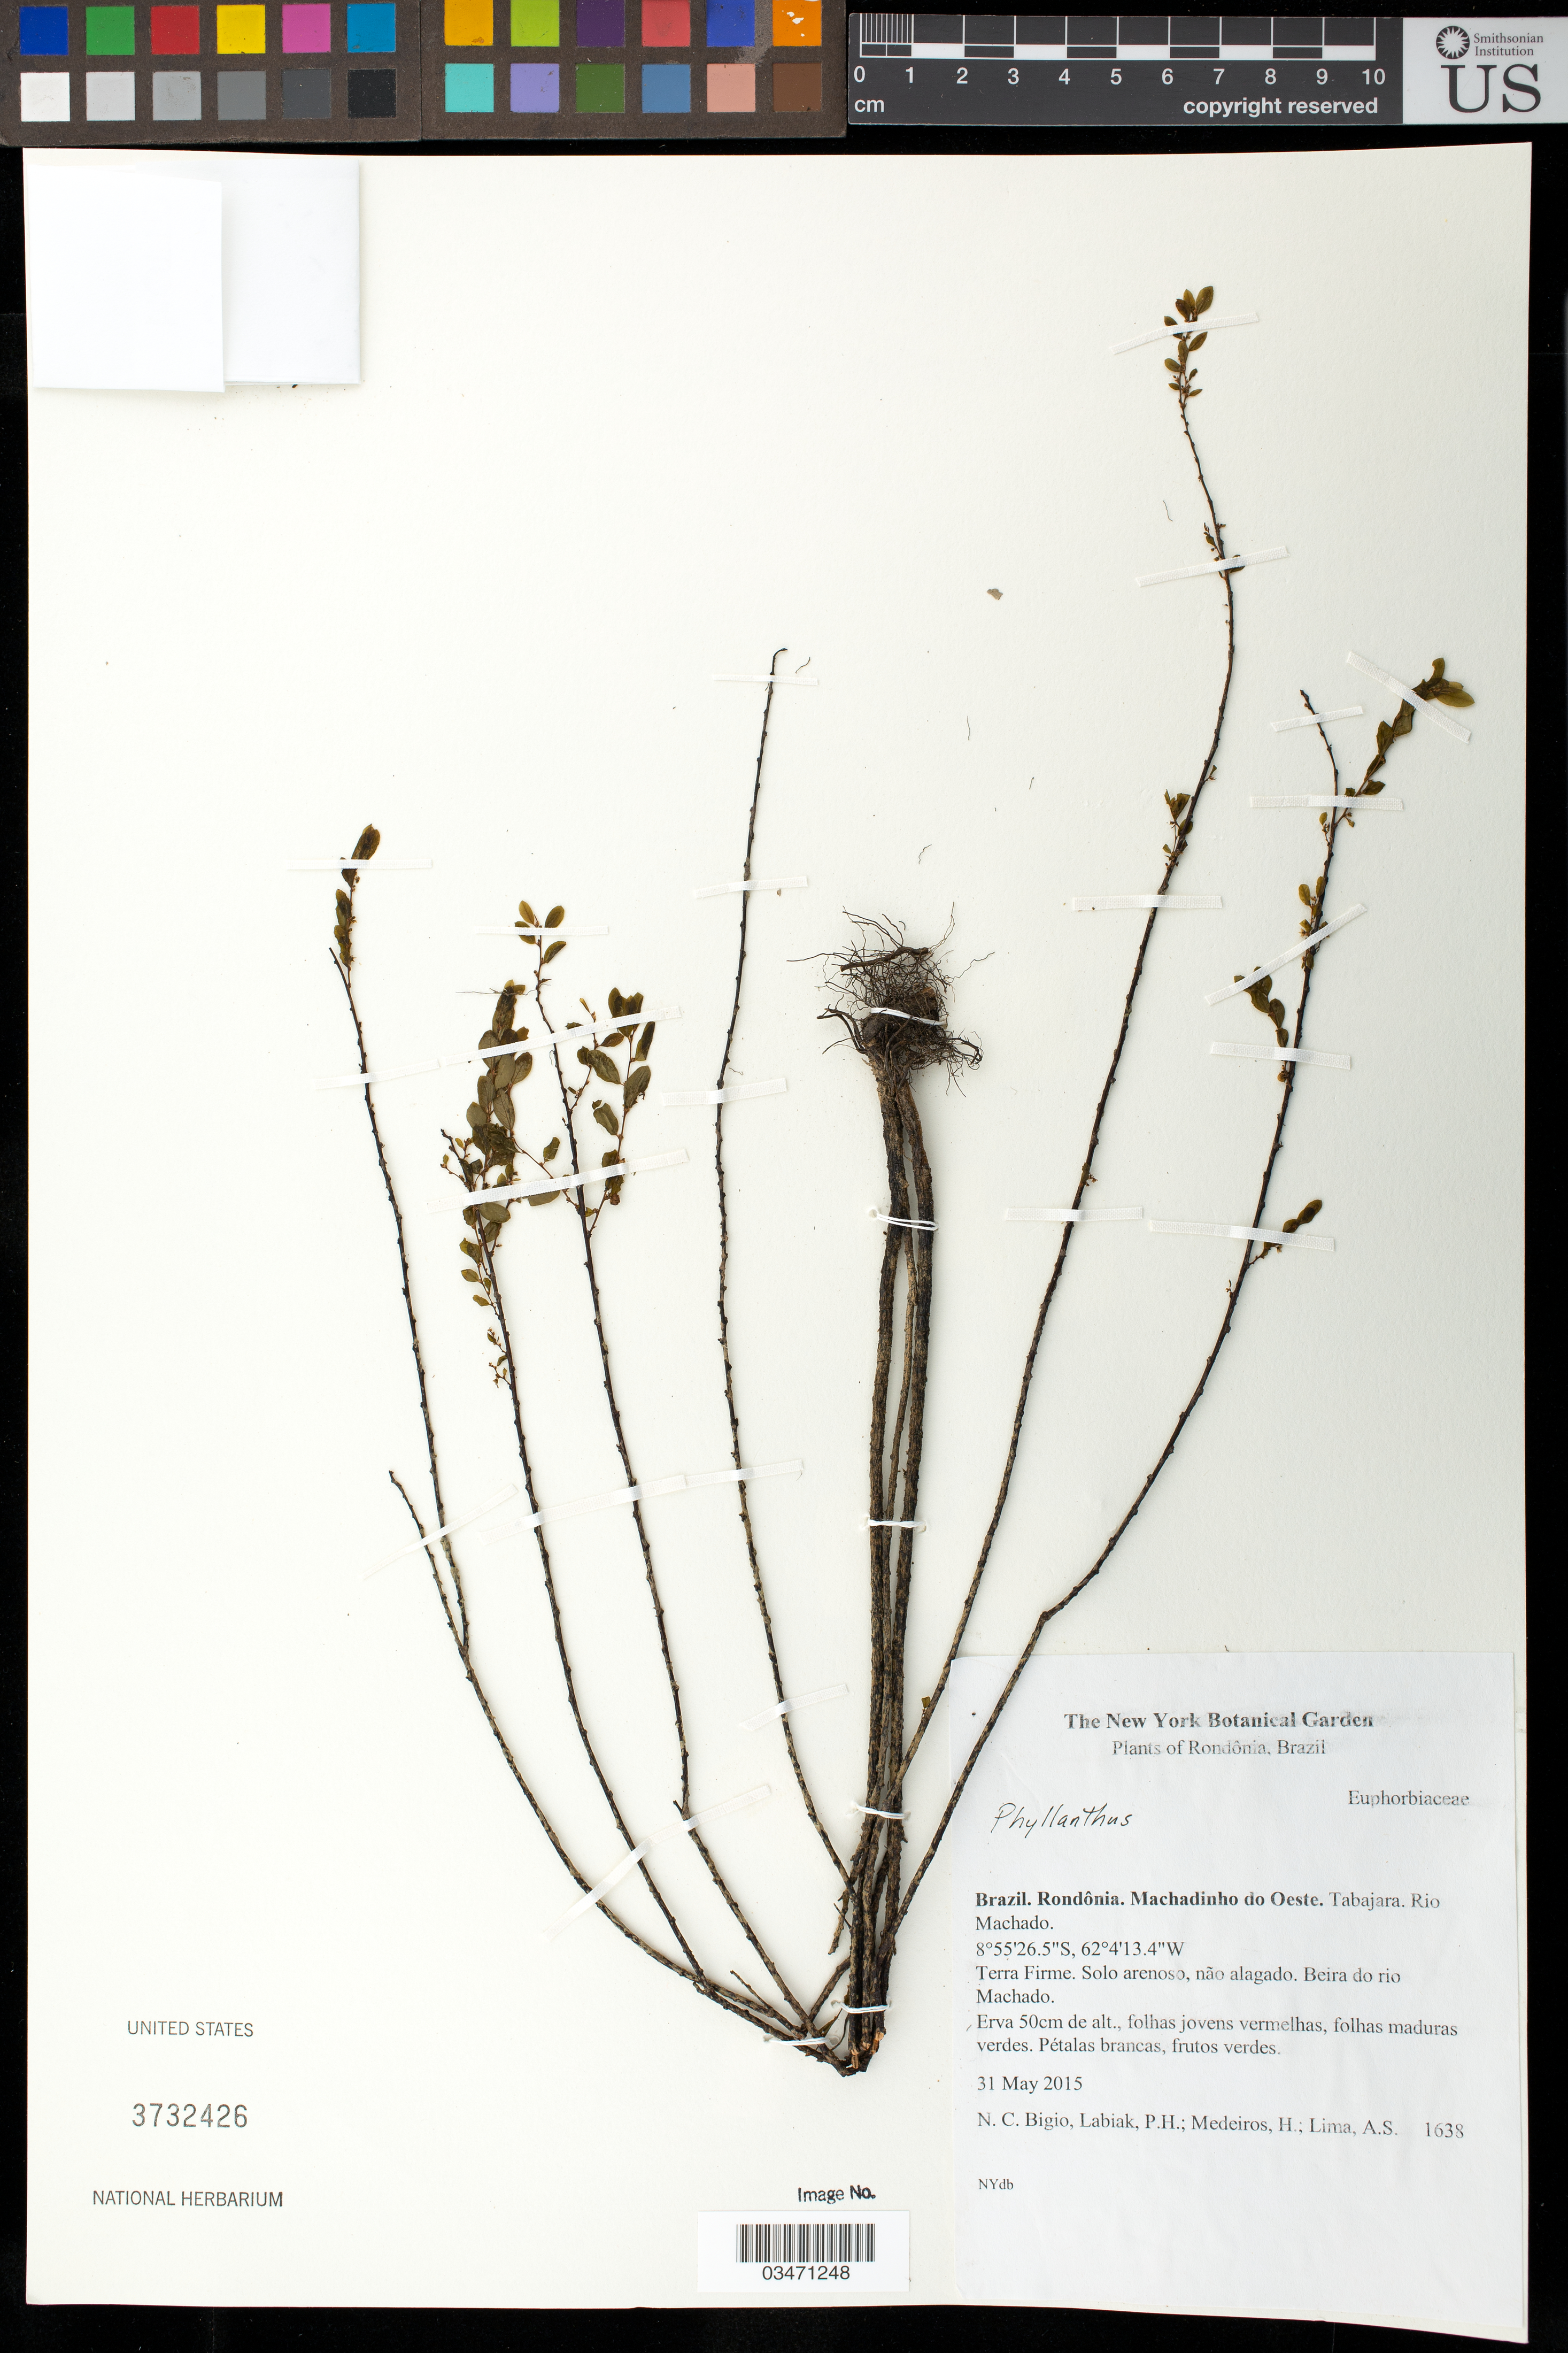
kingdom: Plantae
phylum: Tracheophyta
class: Magnoliopsida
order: Malpighiales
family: Phyllanthaceae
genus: Phyllanthus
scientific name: Phyllanthus sp.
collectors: N. C. Bigio, P. H. Labiak, H. Medeiros & A. Lima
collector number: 1638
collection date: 2015-05-31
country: Brazil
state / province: Rondônia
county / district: Ouro Preto do Oeste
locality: Tabajara. Rio Machado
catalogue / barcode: US 3732426